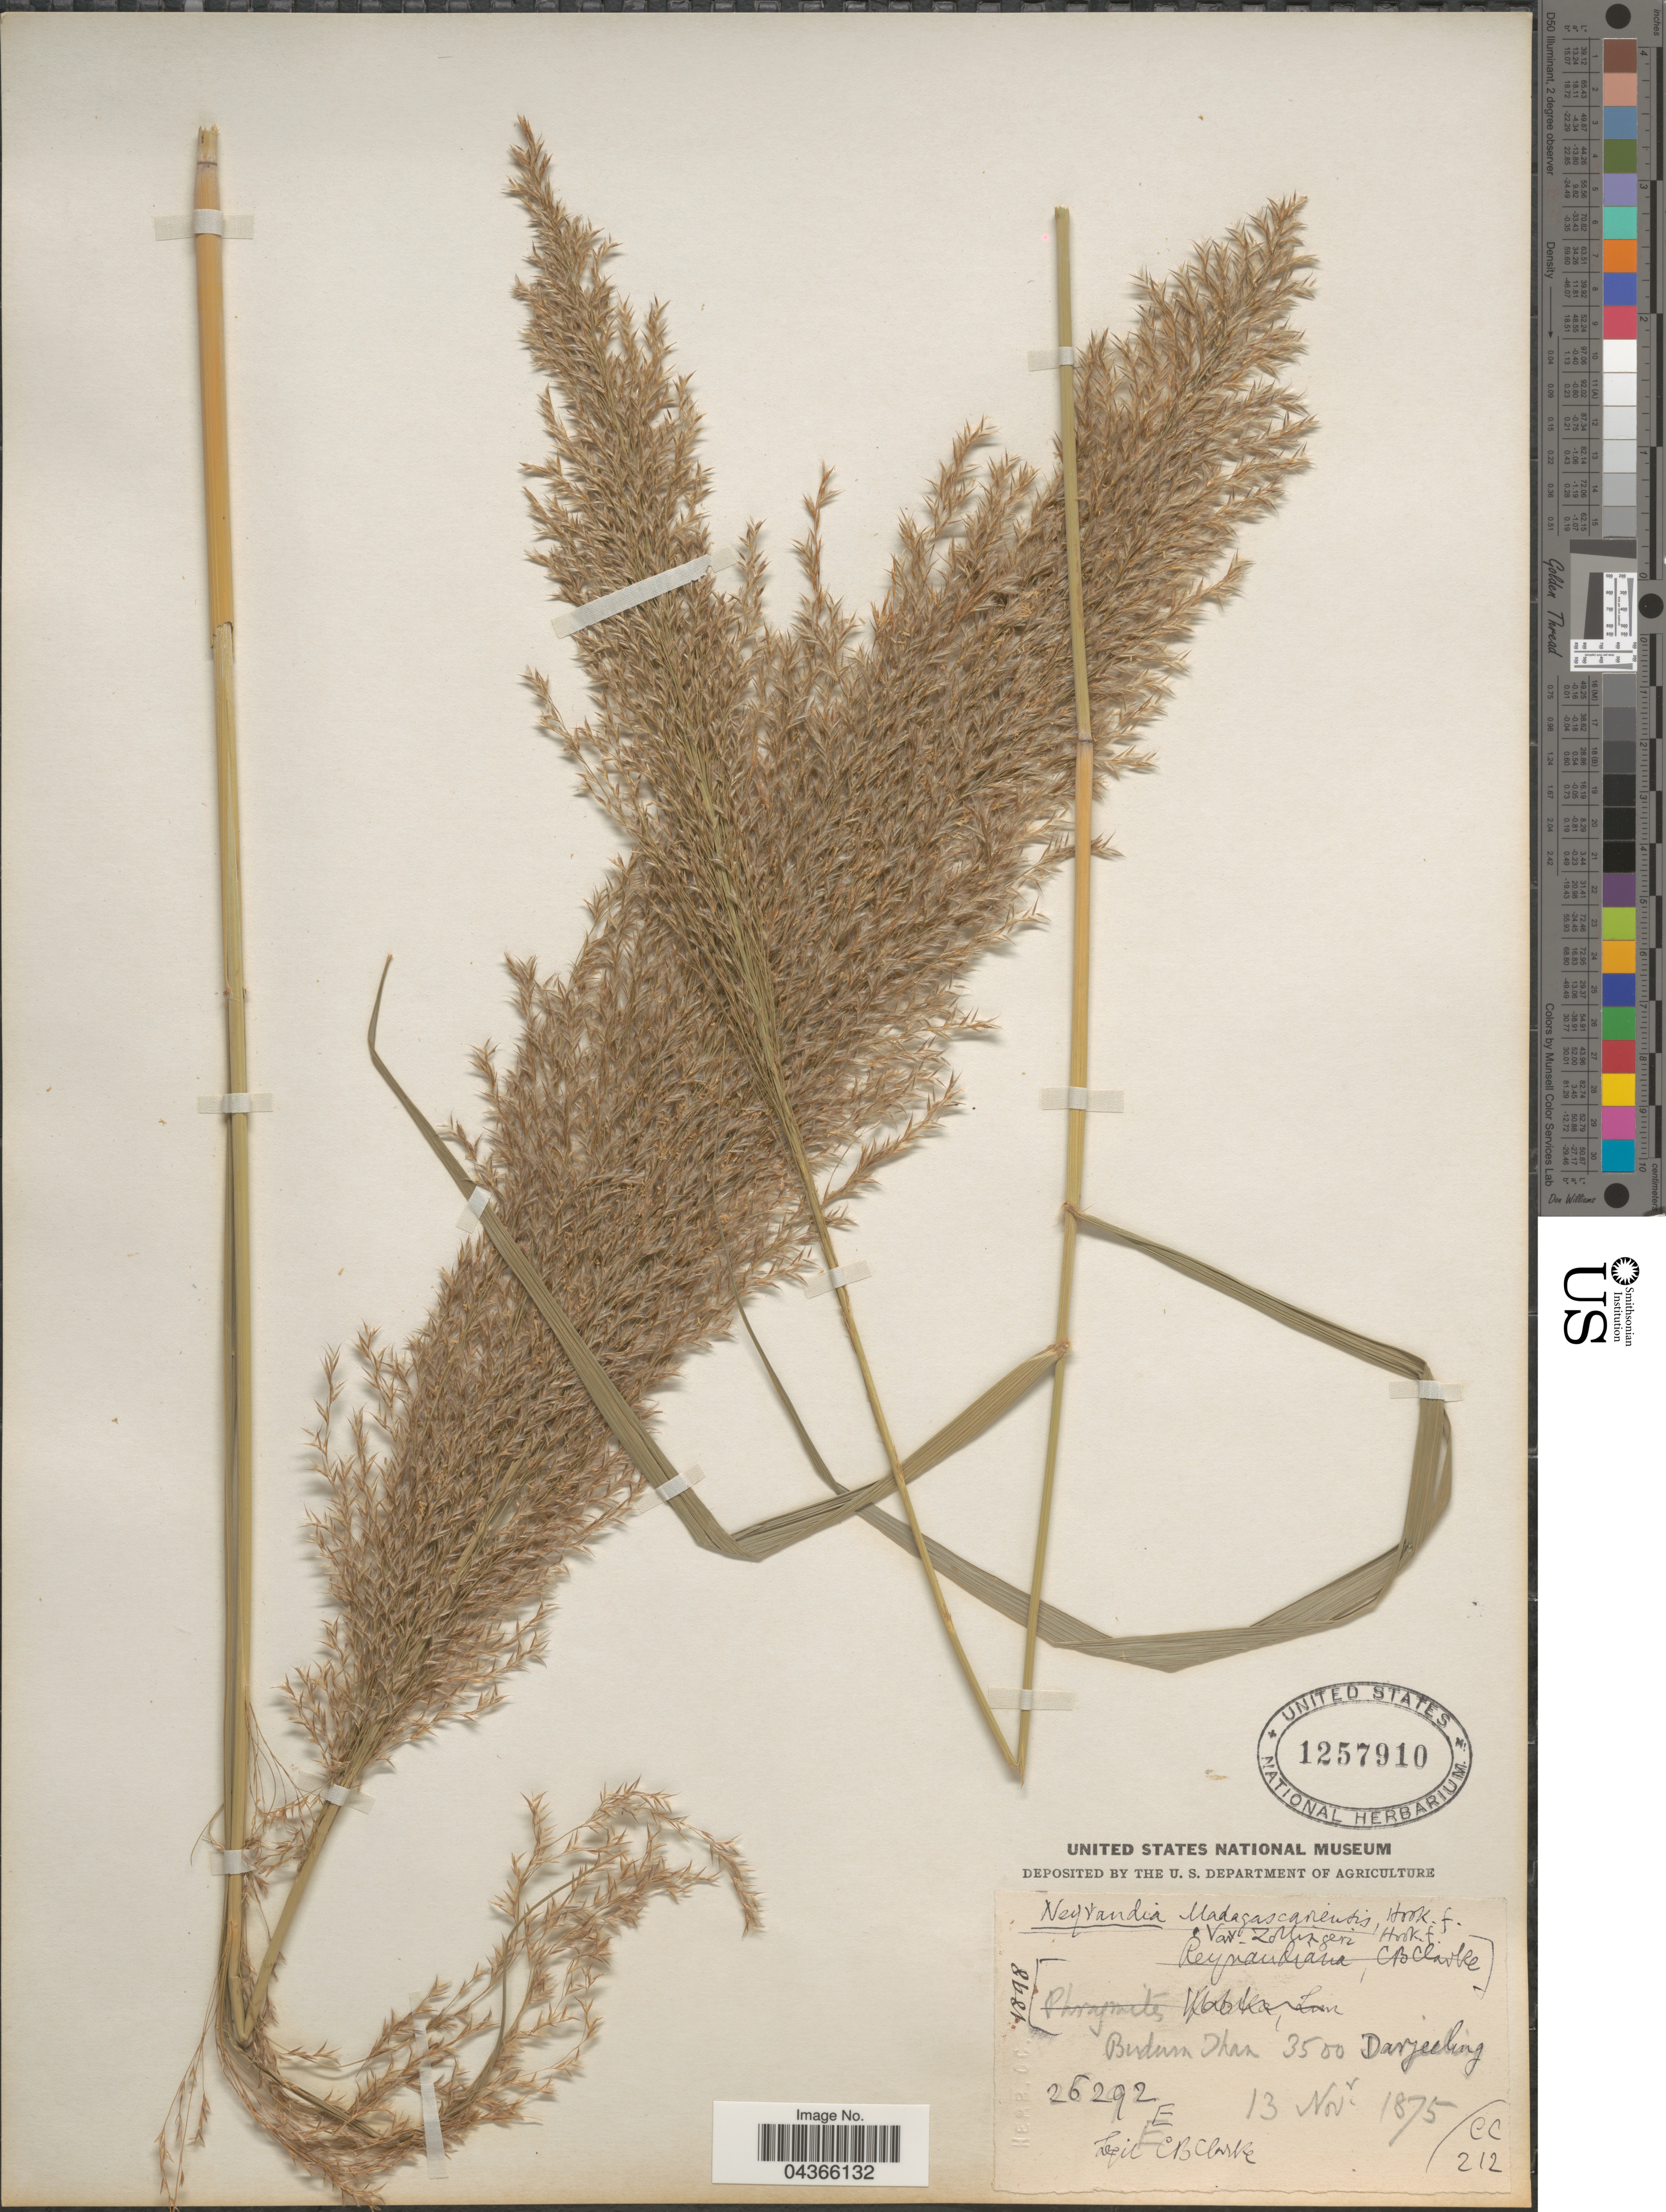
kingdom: Plantae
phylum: Tracheophyta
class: Liliopsida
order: Poales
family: Poaceae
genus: Neyraudia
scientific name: Neyraudia arundinacea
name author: (L.) Henr.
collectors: C. B. Clarke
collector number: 26292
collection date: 1875-11-13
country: India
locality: Budum Zhan. Darjeeling.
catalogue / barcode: US 1257910